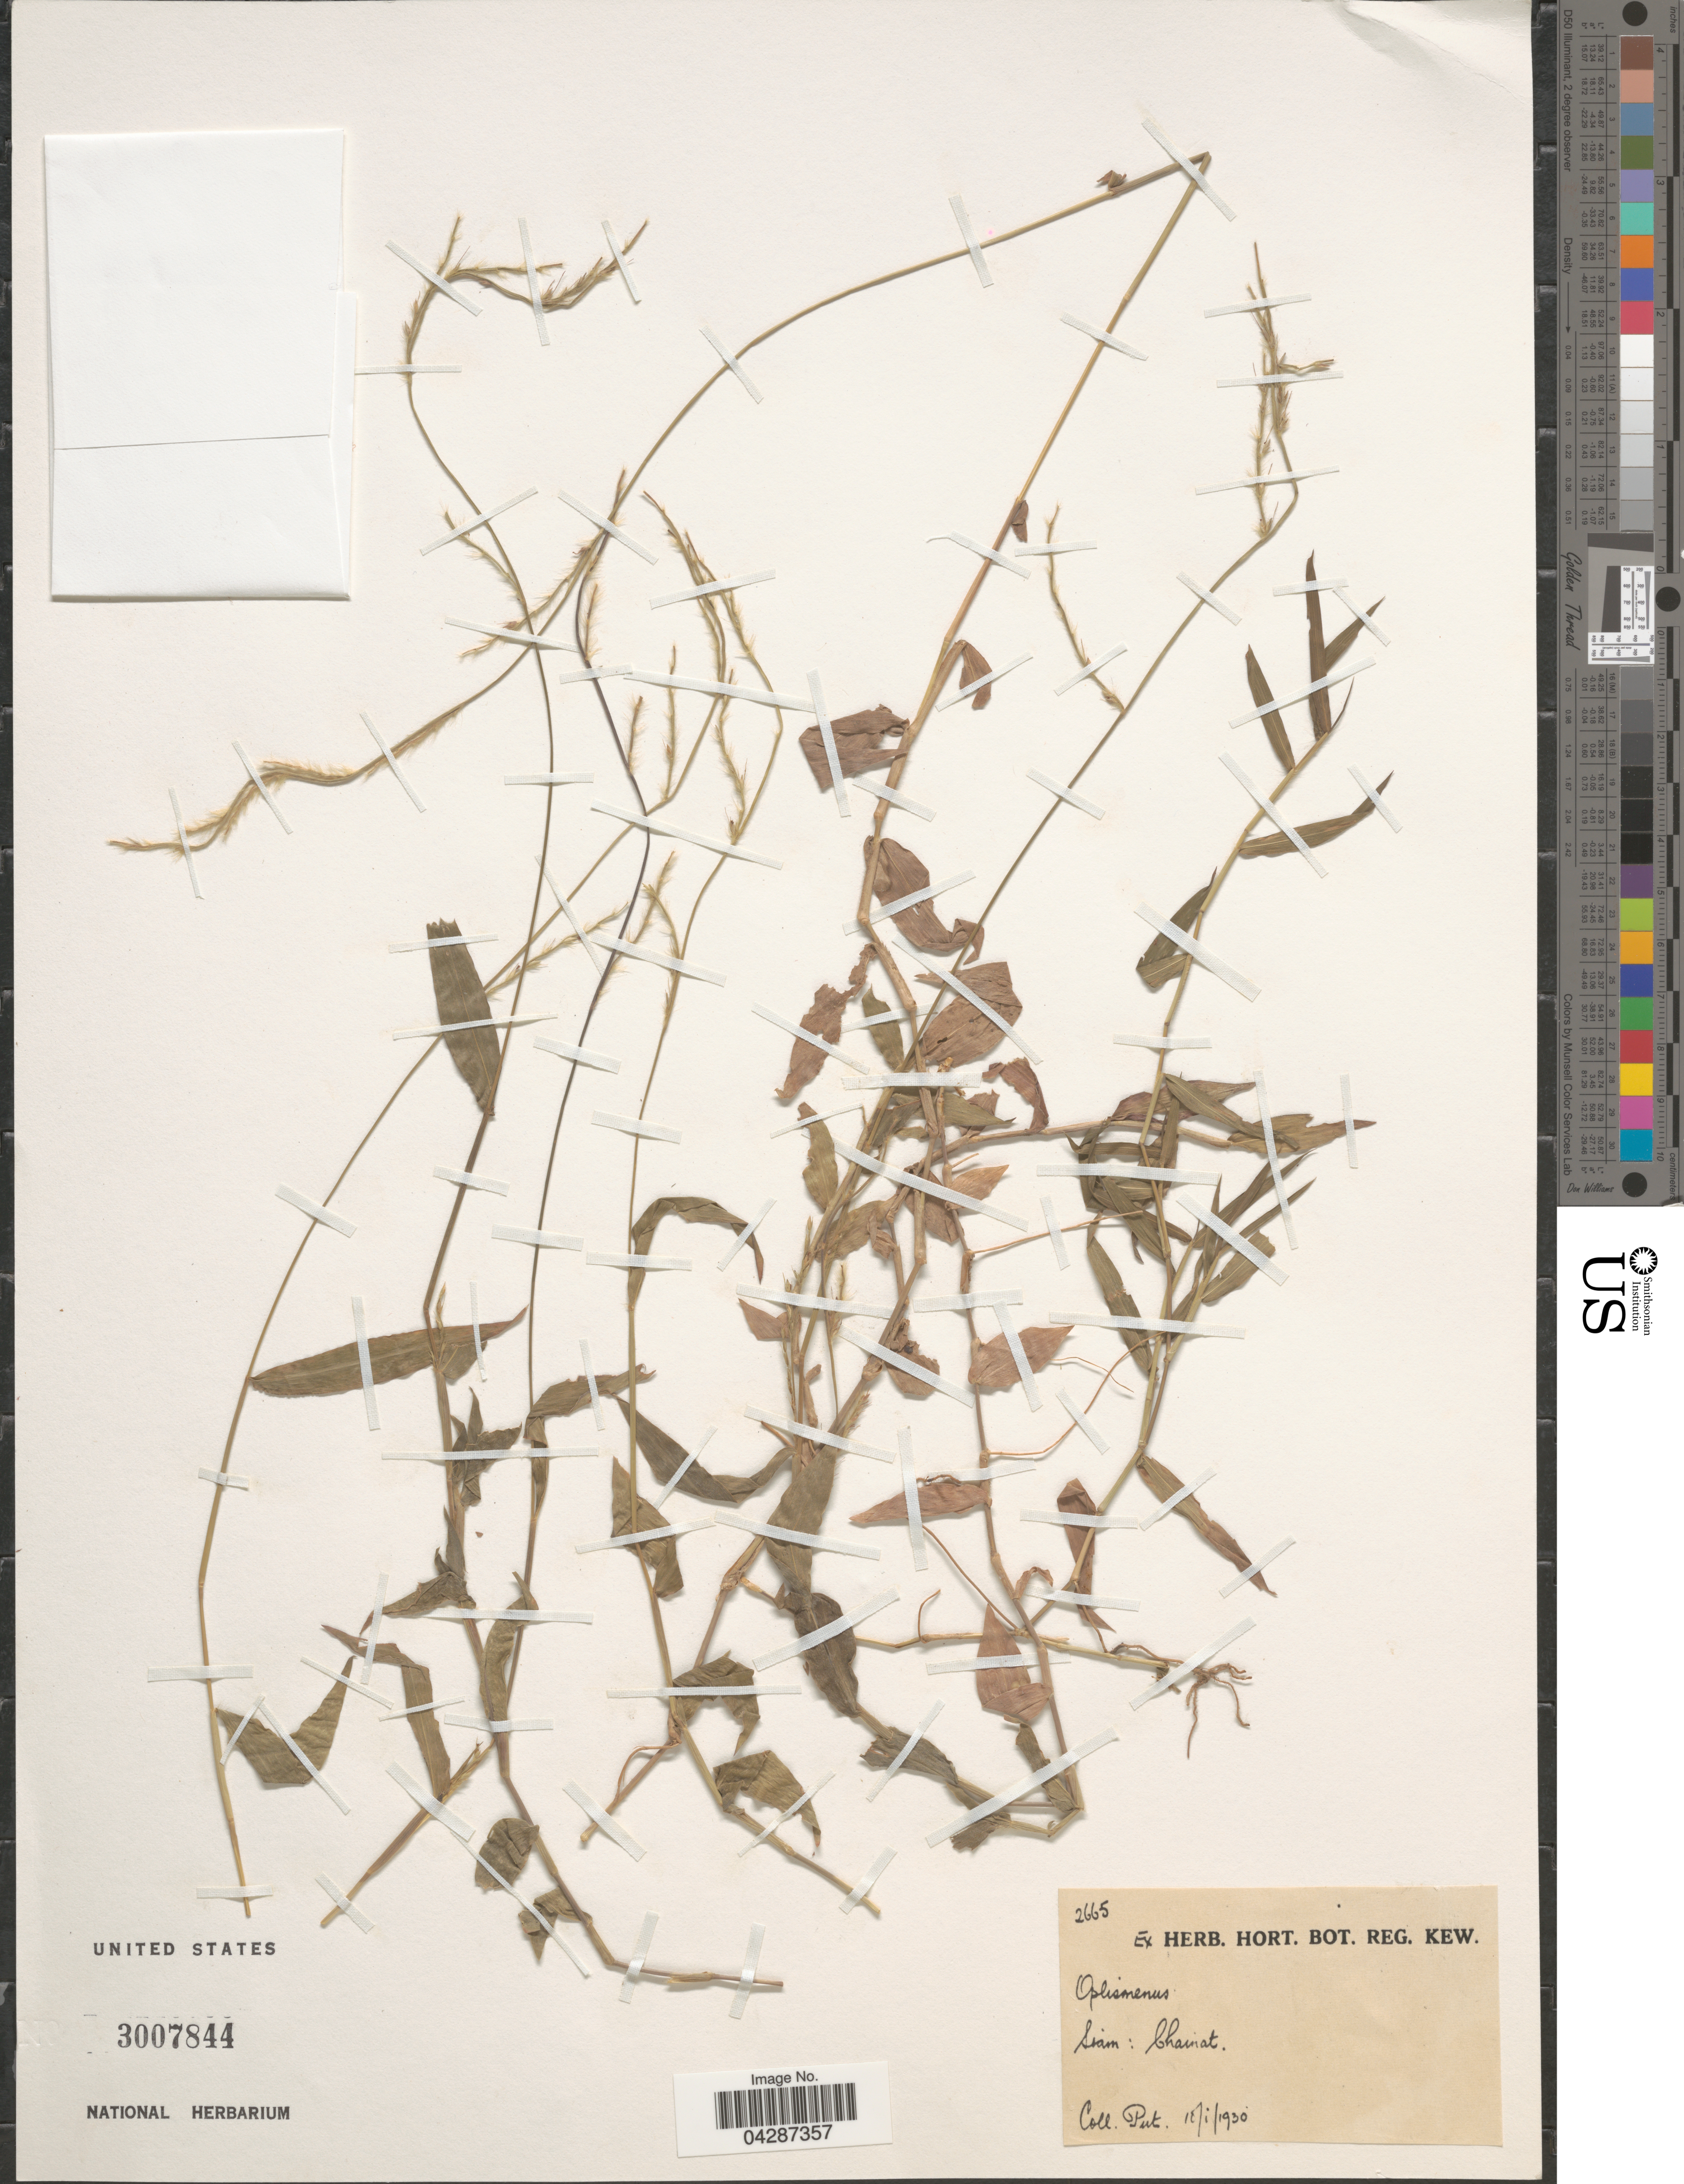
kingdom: Plantae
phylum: Tracheophyta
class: Liliopsida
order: Poales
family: Poaceae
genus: Oplismenus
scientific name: Oplismenus sp.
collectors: -. Put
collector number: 2665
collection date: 1930-01-18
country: Thailand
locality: Siam: Chainat.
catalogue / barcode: US 3007844